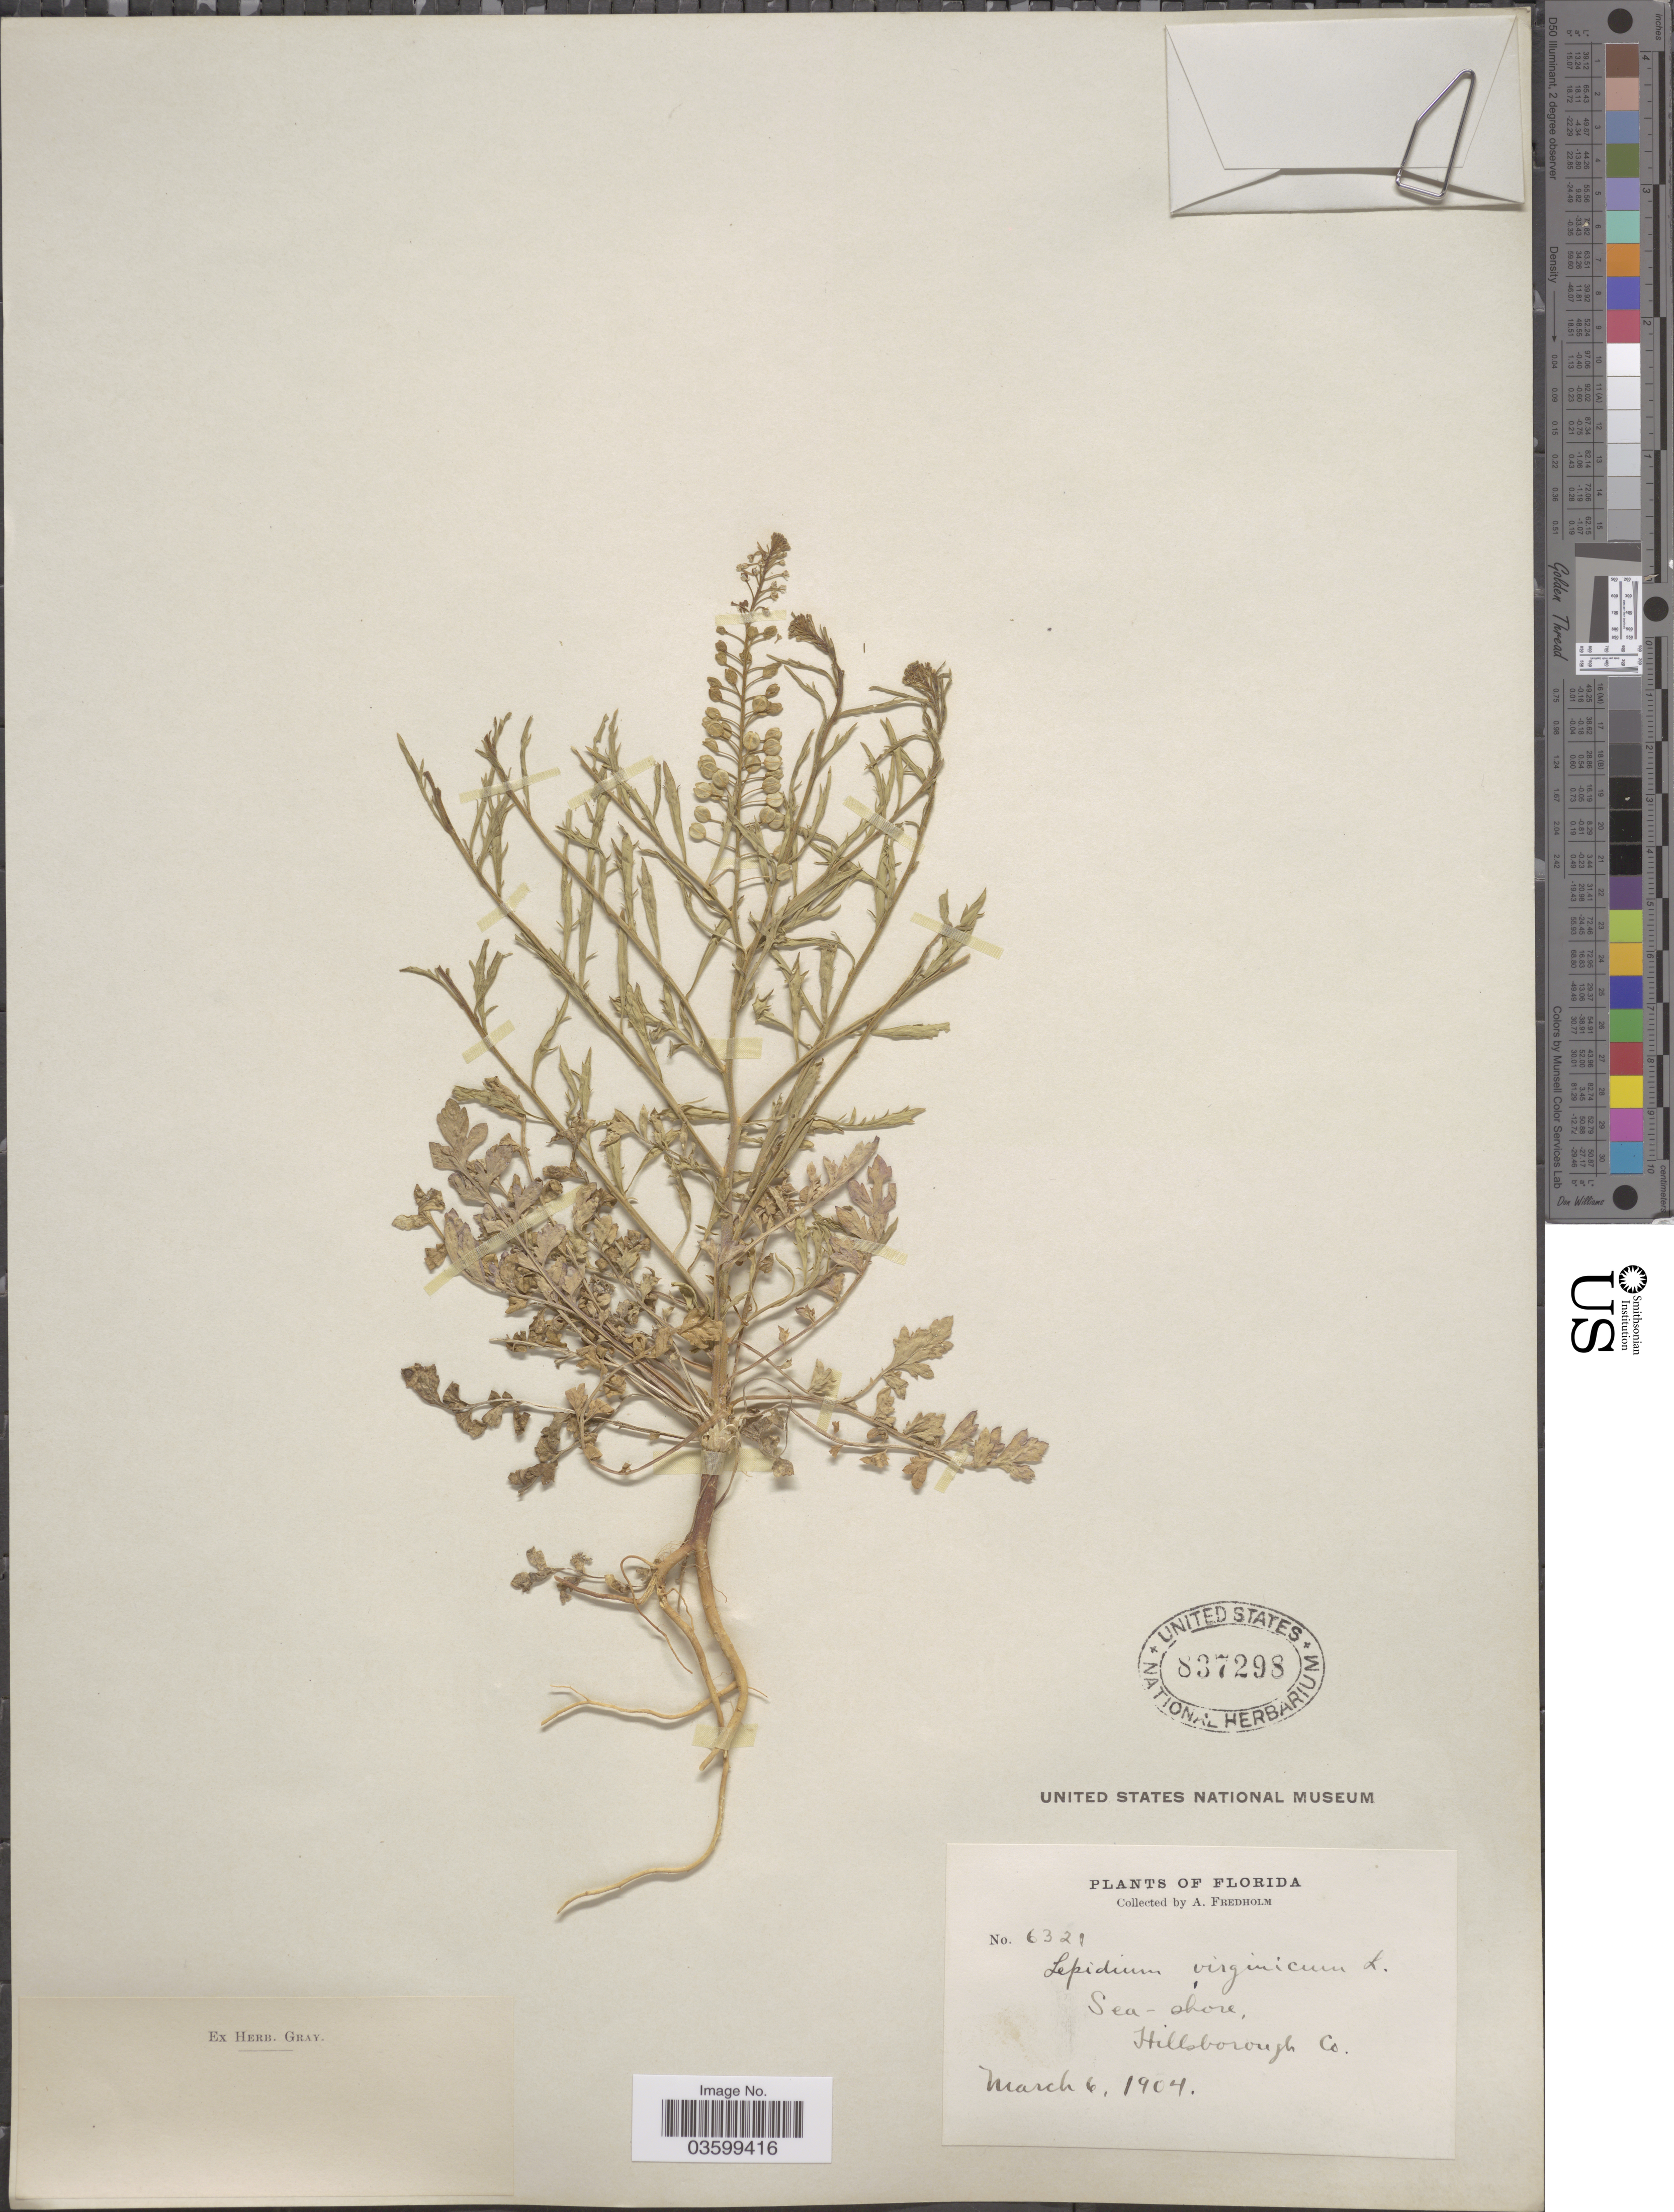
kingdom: Plantae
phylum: Tracheophyta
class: Magnoliopsida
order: Brassicales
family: Brassicaceae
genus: Lepidium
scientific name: Lepidium virginicum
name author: L.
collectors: A. Fredholm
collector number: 6321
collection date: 1904-03-06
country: United States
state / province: Florida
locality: Sea-shore, Hillsborough Co.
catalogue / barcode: US 837298